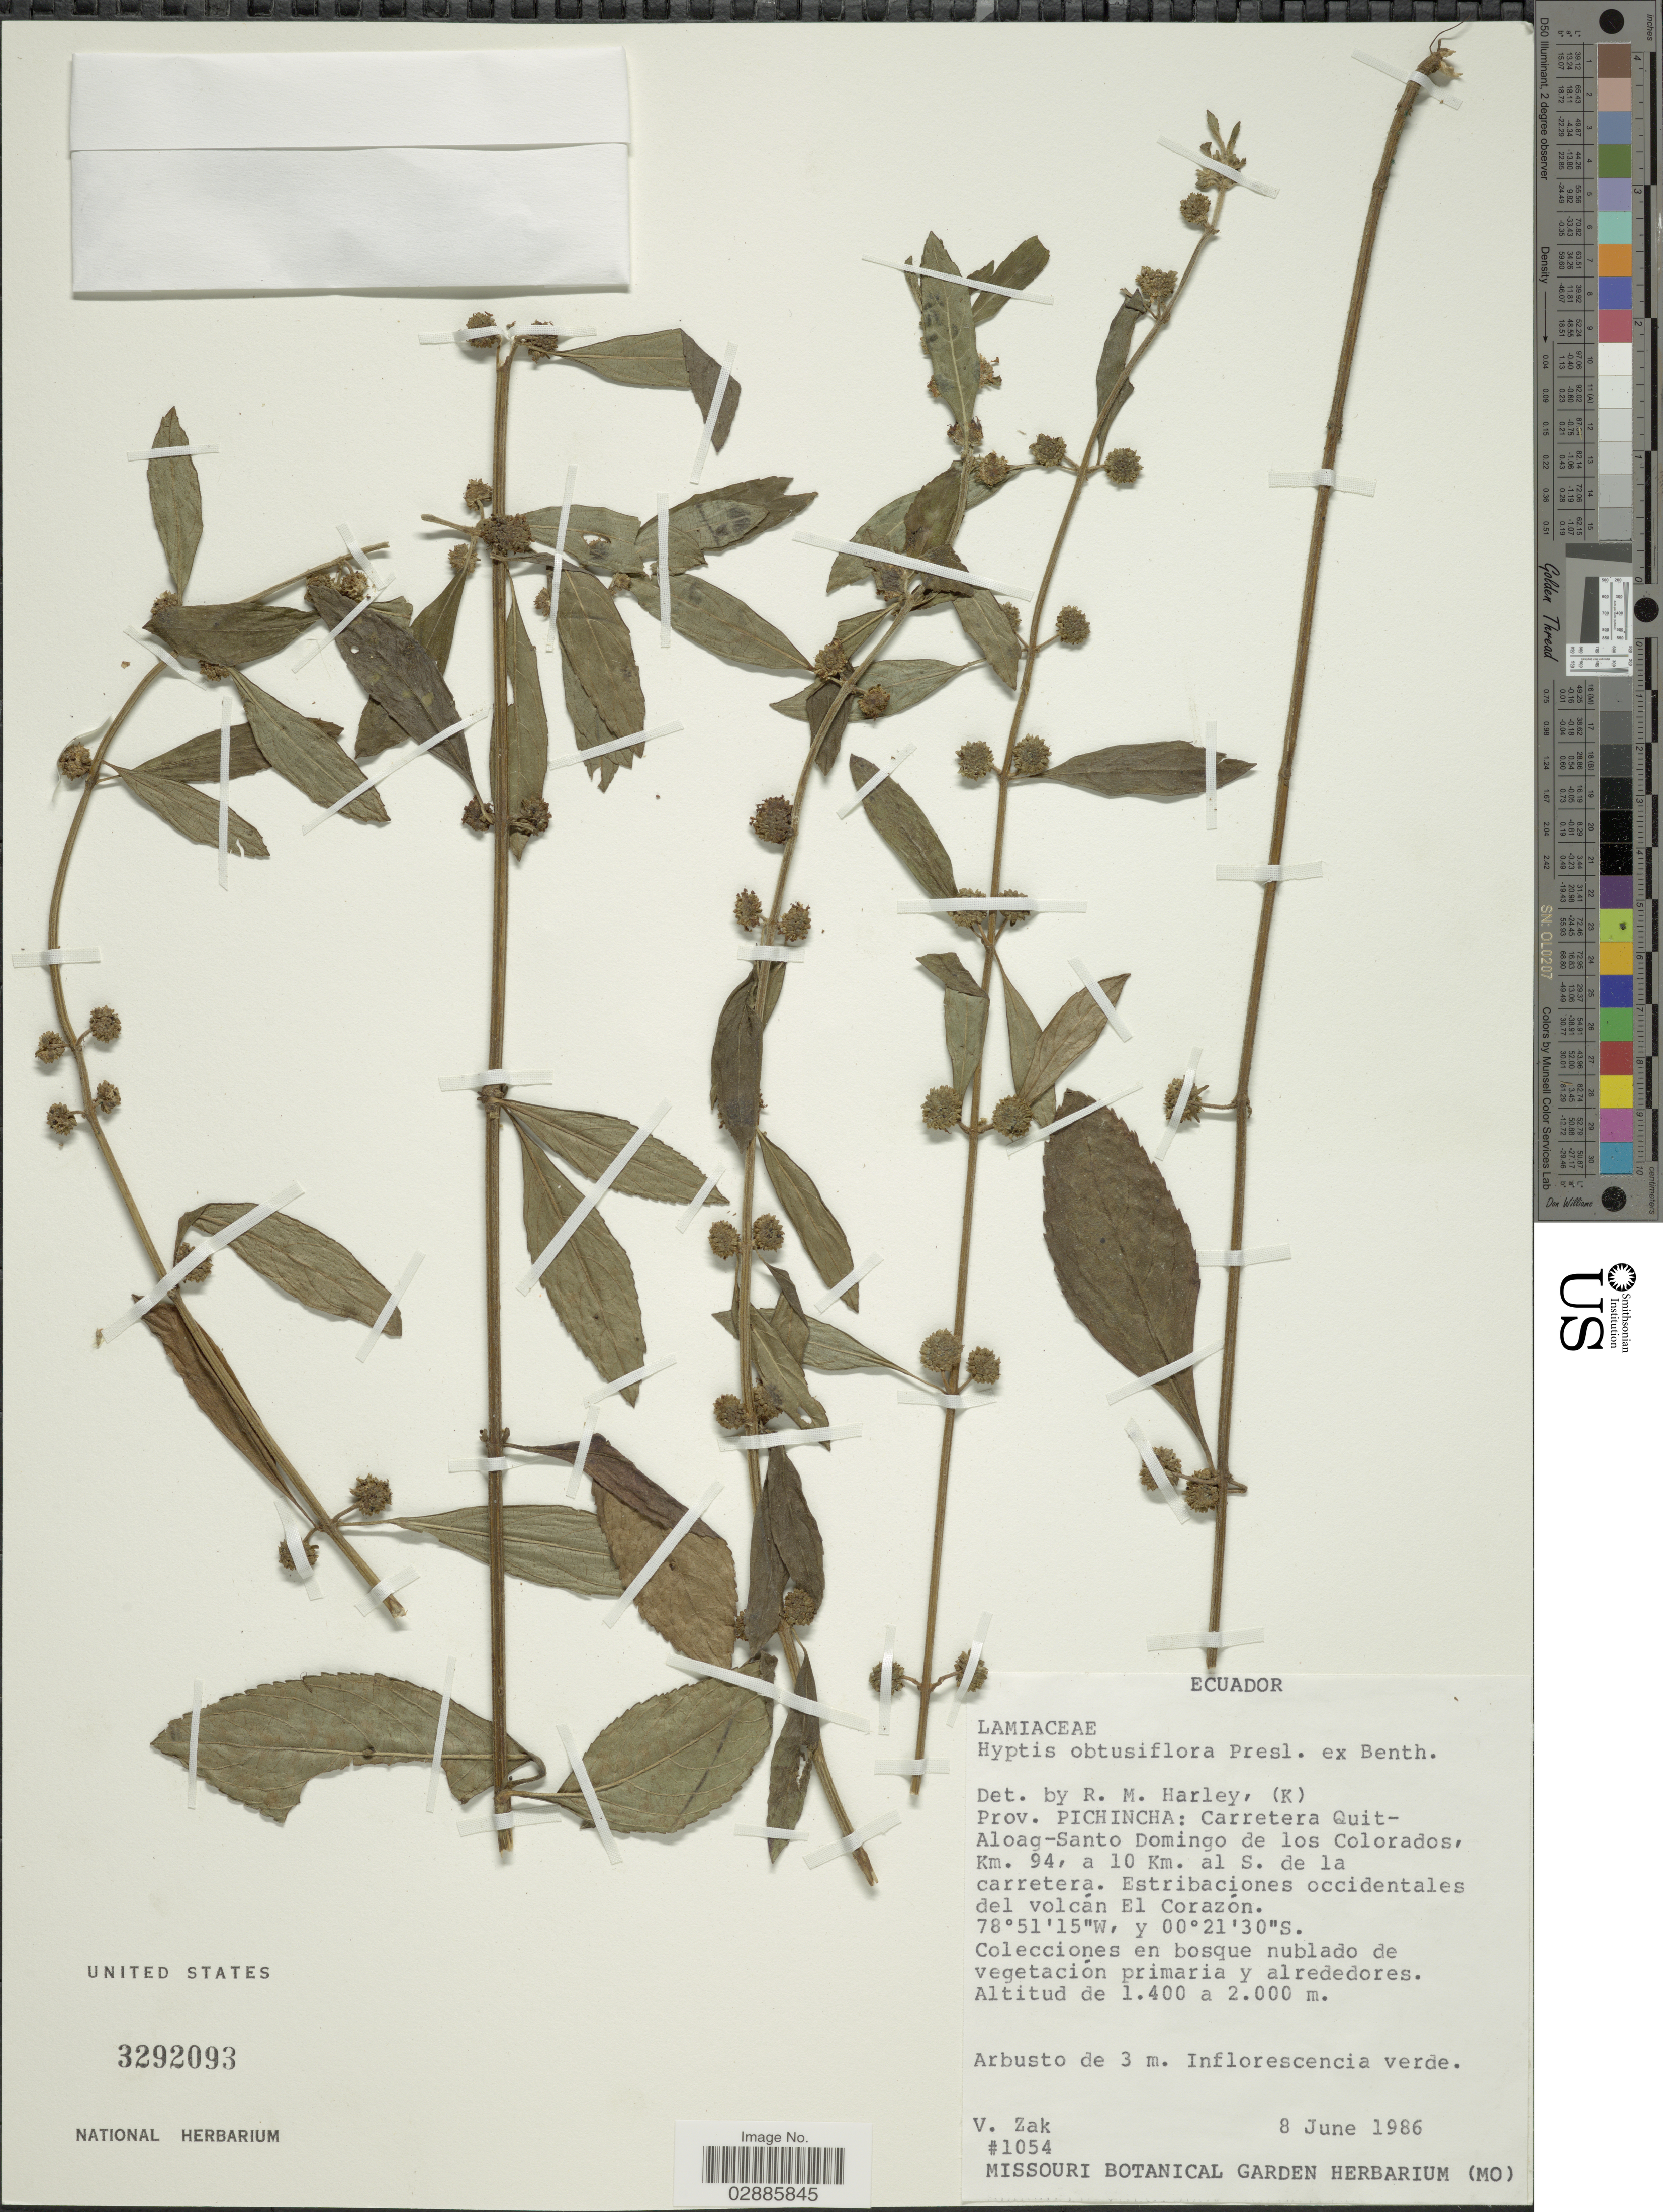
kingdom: Plantae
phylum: Tracheophyta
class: Magnoliopsida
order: Lamiales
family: Lamiaceae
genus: Hyptis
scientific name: Hyptis obtusiflora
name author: C. Presl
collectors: V. Zak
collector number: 1054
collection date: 1986-06-08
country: Ecuador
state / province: Pichincha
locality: Carretera Quit-Aloag-Santo Domingo de los Colorados, Km. 94, a 10 Km. al S. de la carretera. Estribaciones occidentales del volcán El Corazón.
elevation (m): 1400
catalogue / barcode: US 3292093